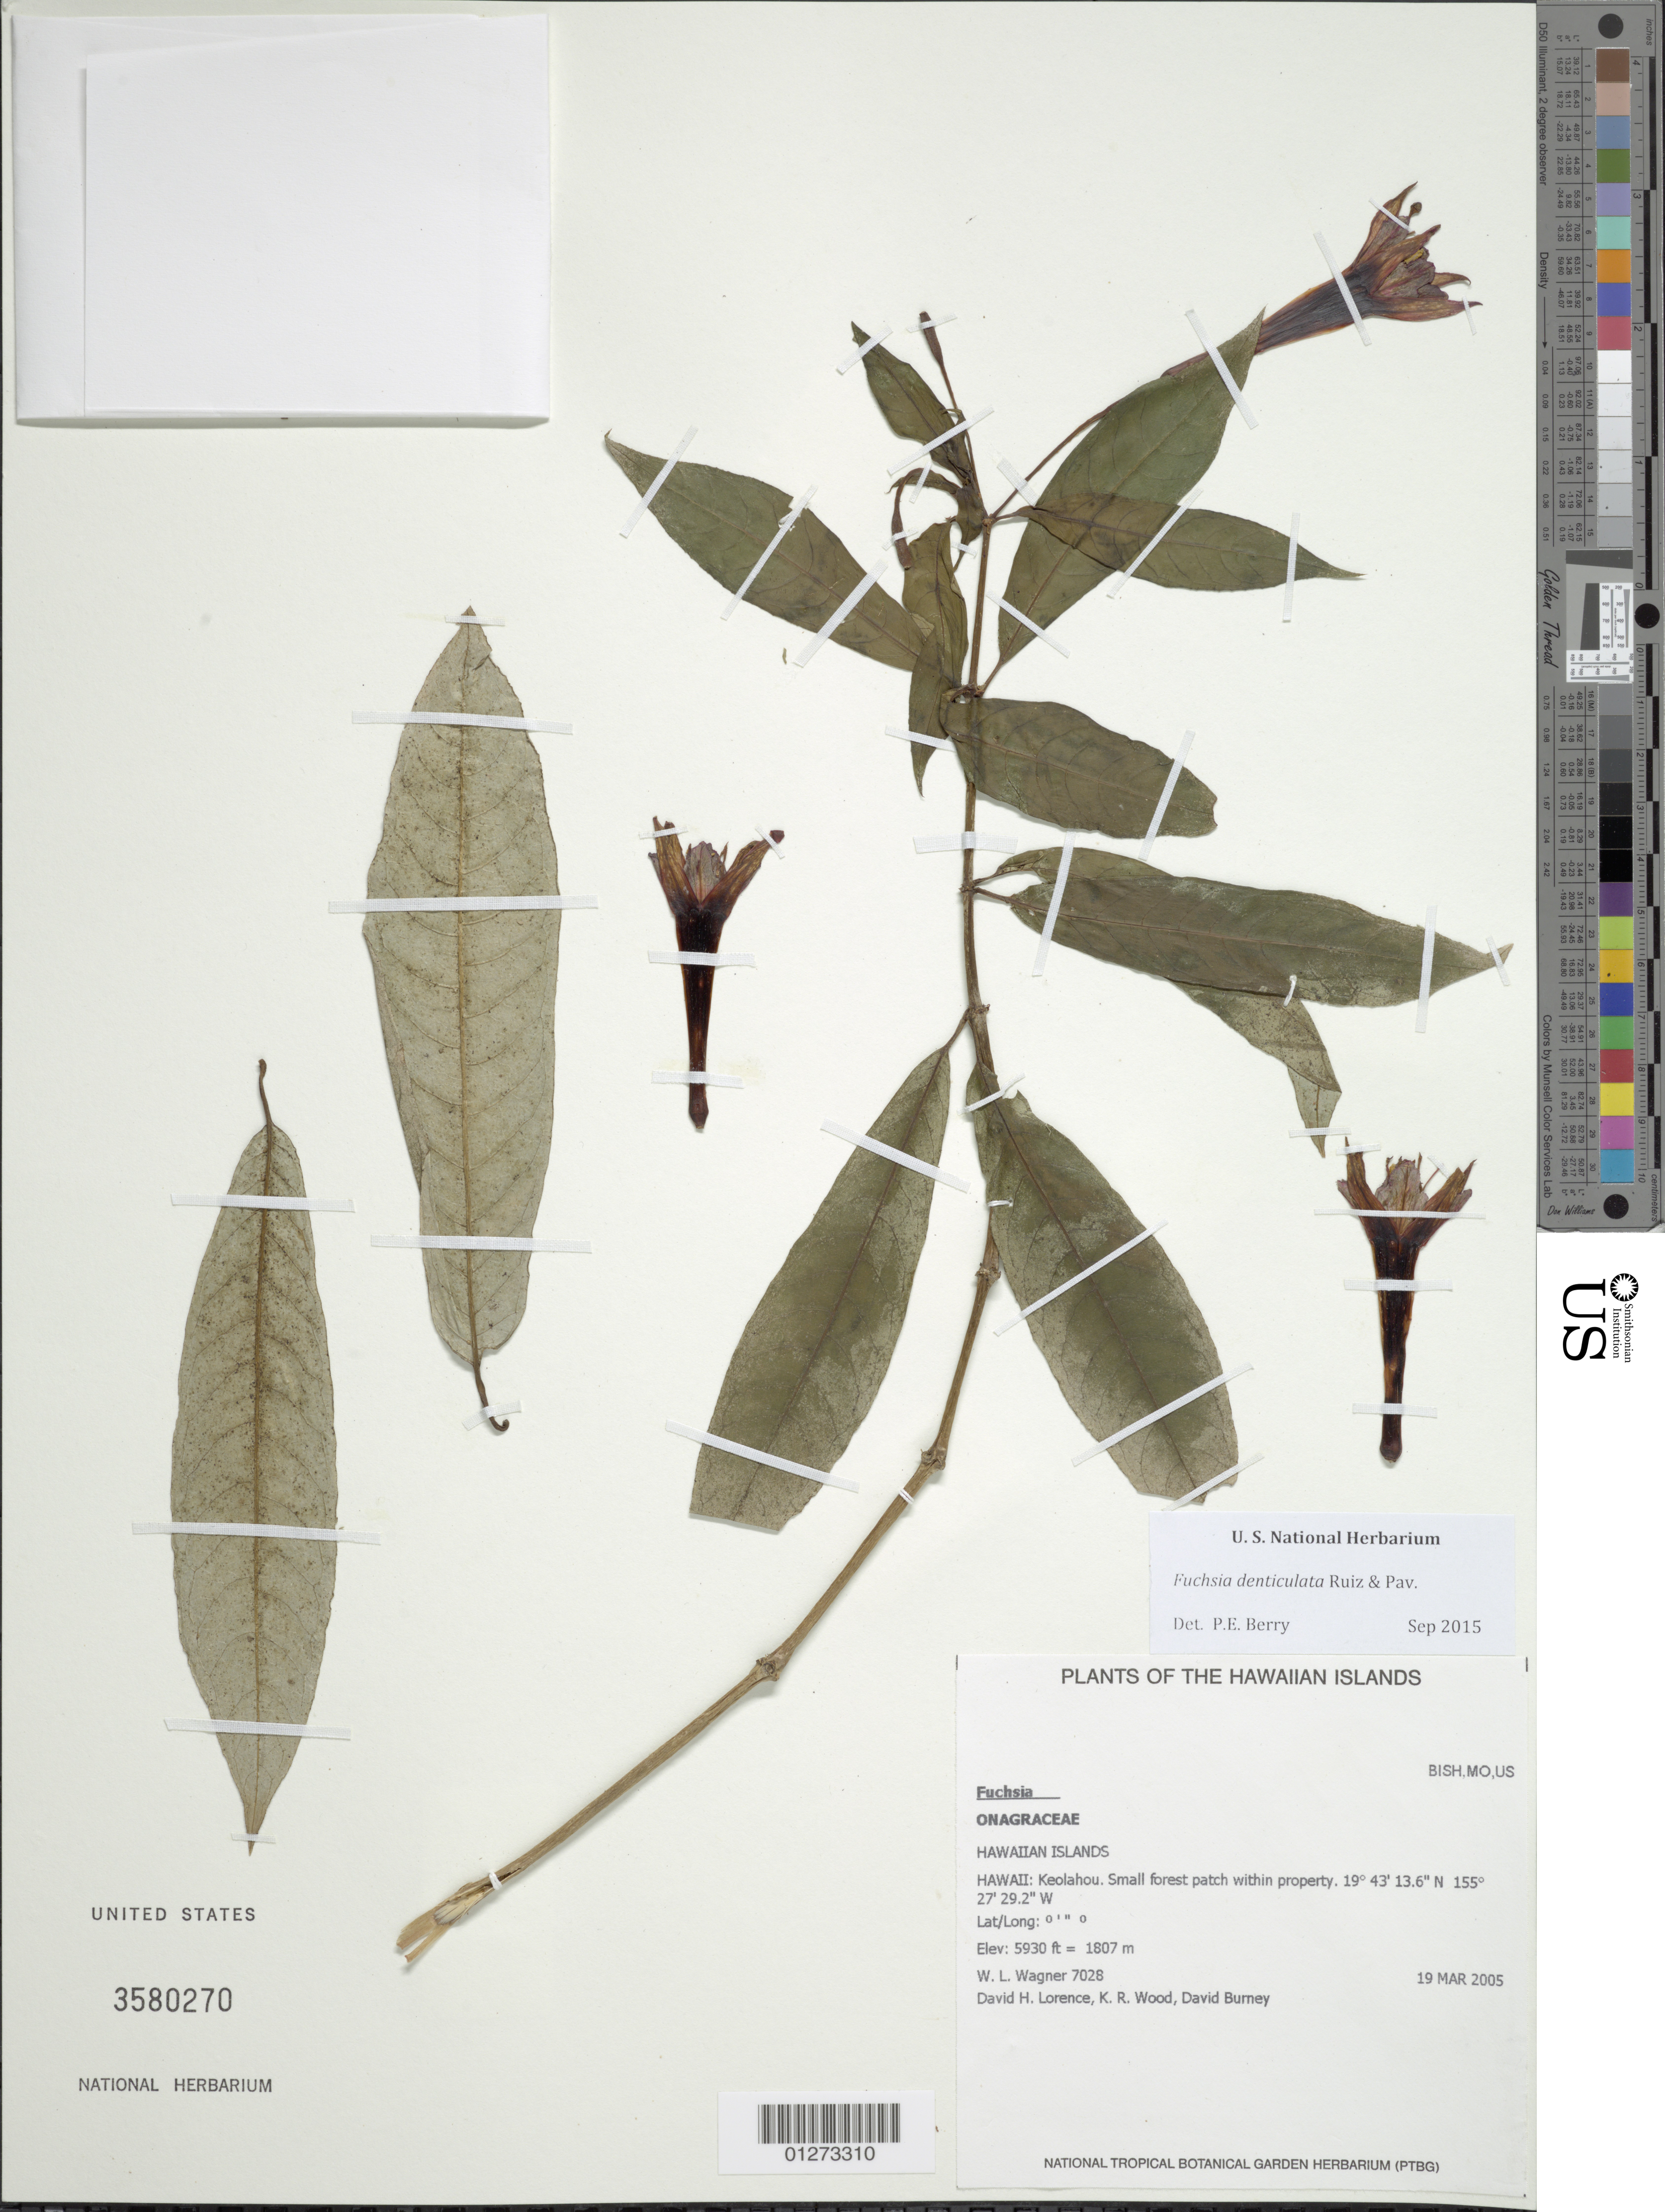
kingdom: Plantae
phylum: Tracheophyta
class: Magnoliopsida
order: Myrtales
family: Onagraceae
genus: Fuchsia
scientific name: Fuchsia denticulata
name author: Ruiz & Pav.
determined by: Berry, P. E., (WIS), University of Wisconsin - Madison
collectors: W. L. Wagner, D. Lorence, K. R. Wood & D. Burney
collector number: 7028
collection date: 2005-03-19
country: United States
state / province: Hawaii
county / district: Hawaii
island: Hawaii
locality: Keolahou, small forest patch within property.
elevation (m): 1807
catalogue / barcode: US 3580270